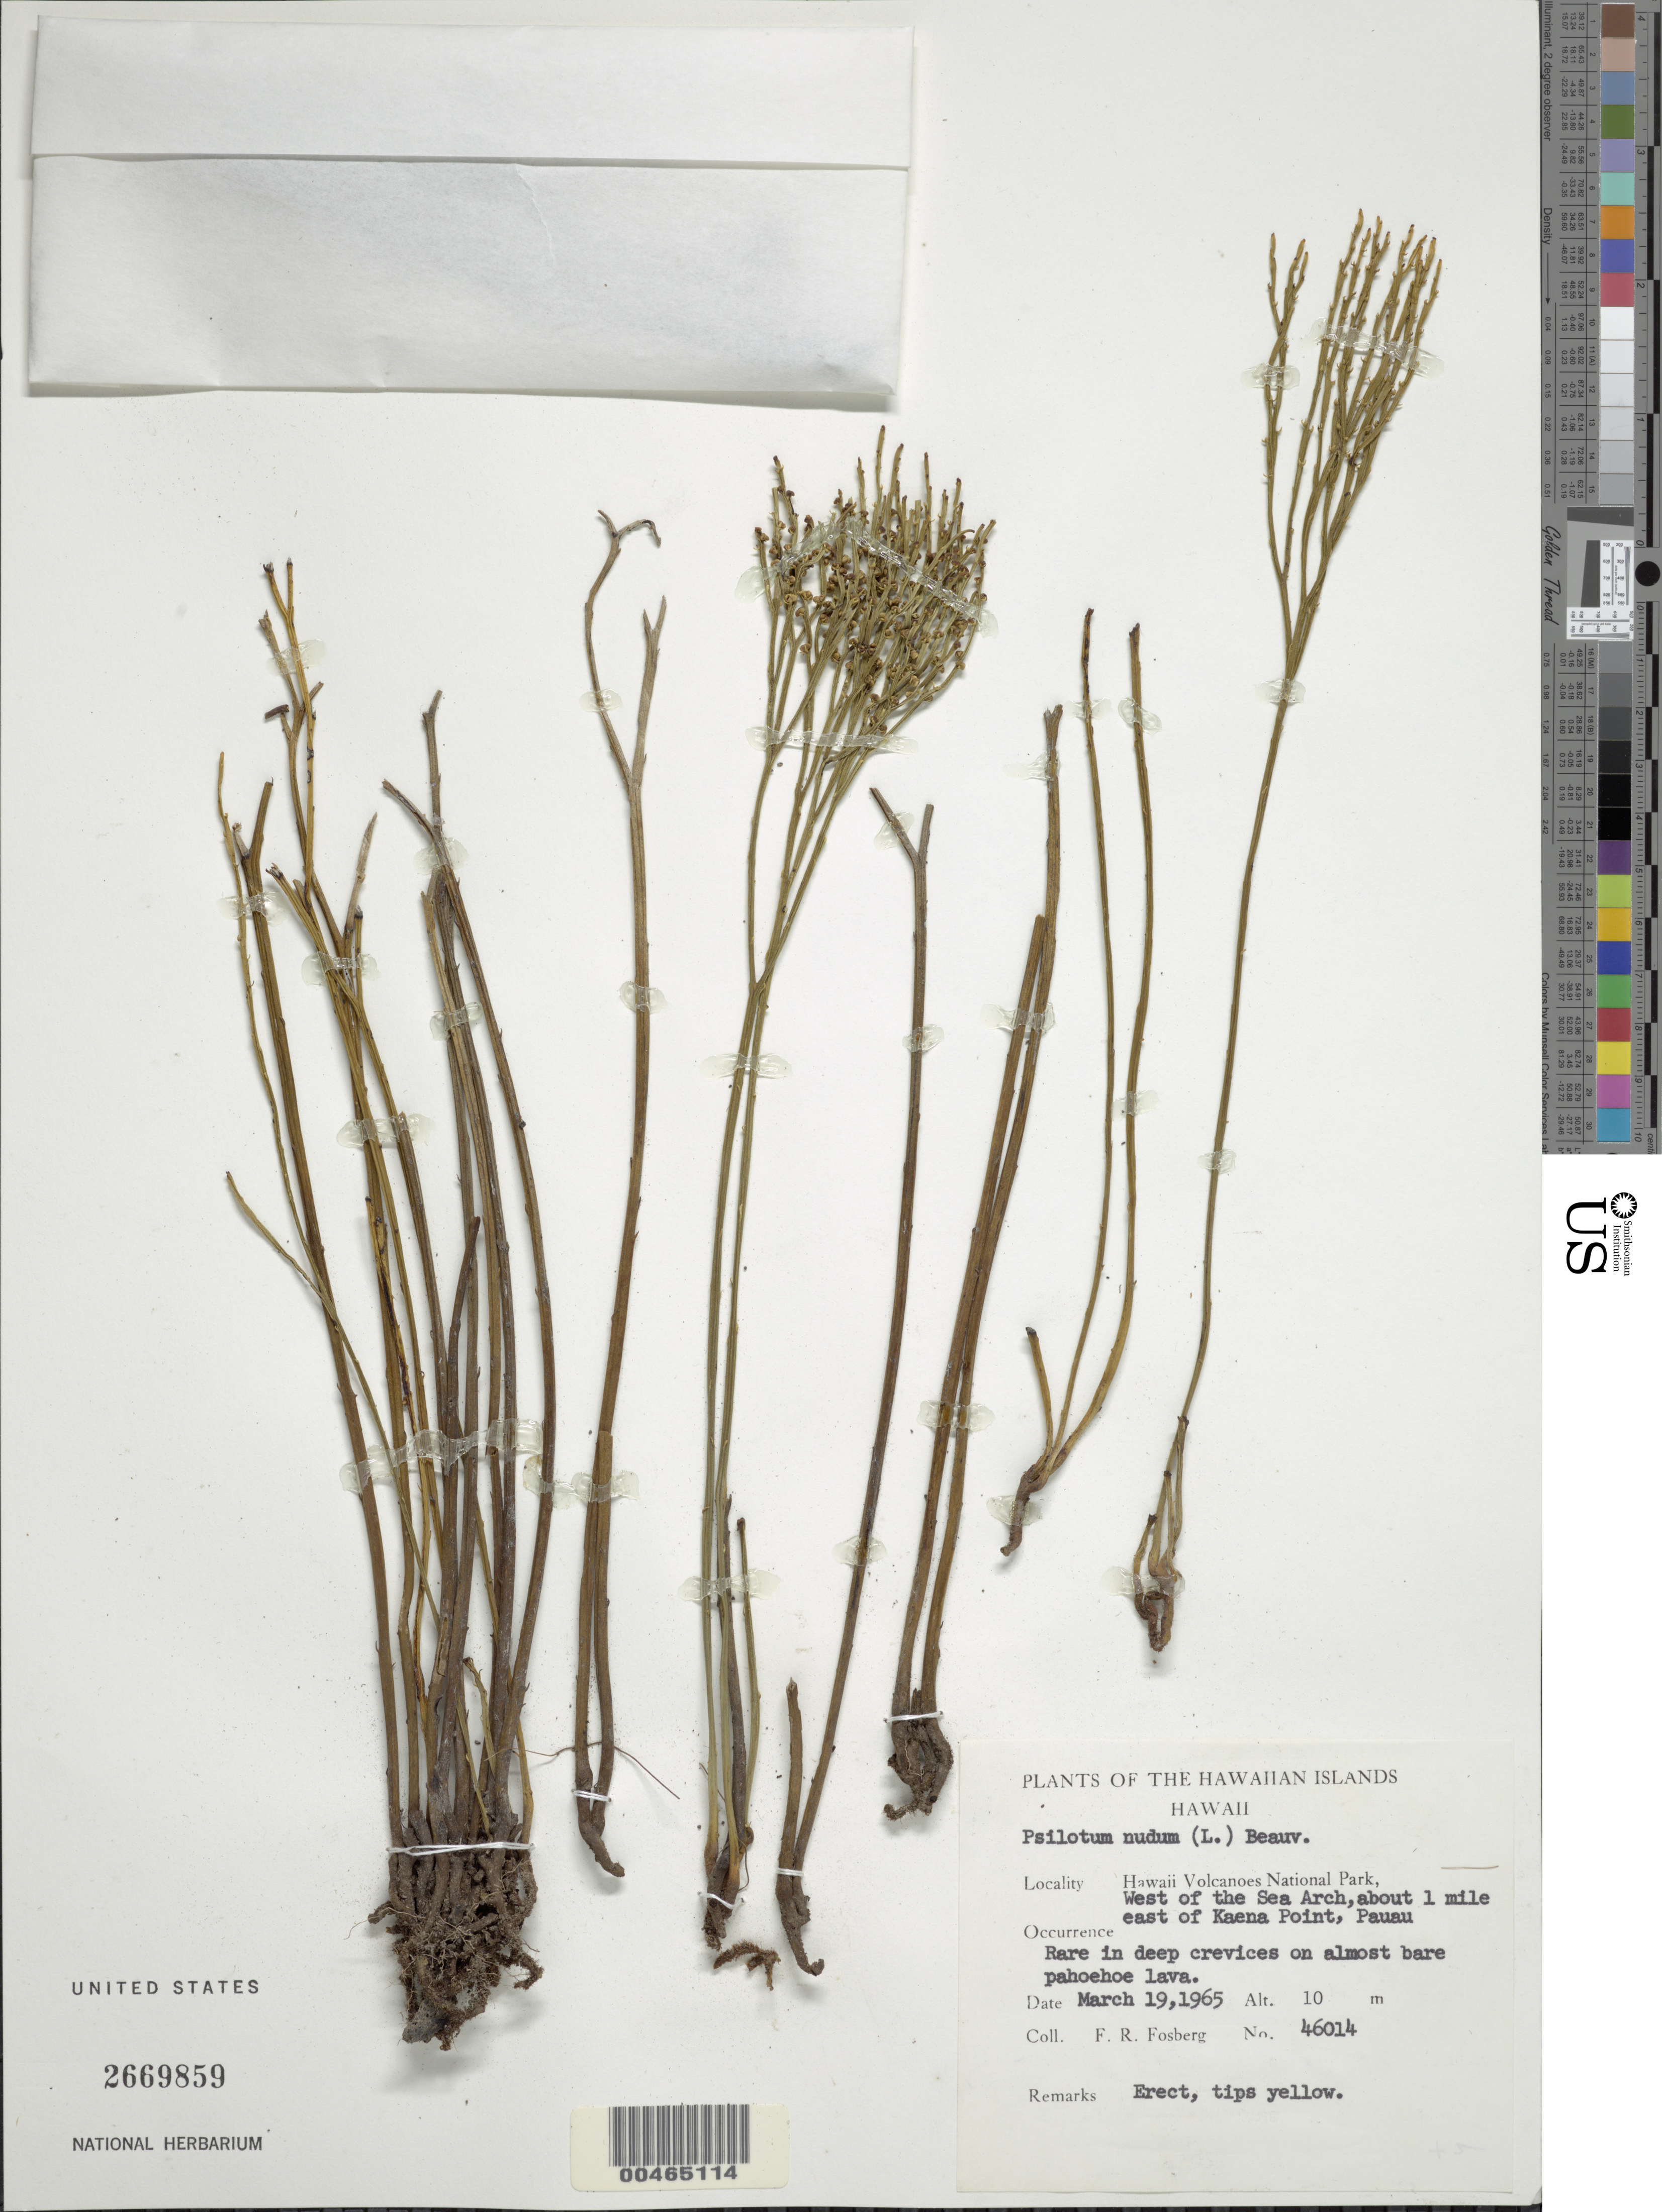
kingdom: Plantae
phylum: Tracheophyta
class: Polypodiopsida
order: Psilotales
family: Psilotaceae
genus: Psilotum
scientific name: Psilotum nudum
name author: (L.) P. Beauv.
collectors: F. R. Fosberg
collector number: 46014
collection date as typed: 19 Mar 1965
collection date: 1965-03-19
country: United States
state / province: Hawaii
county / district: Hawaii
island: Hawaii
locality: Hawaii Volcanoes National Park, W of the Sea arch, about 1 mi E of Kaena Point, Pauau.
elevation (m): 10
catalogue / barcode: US 2669859